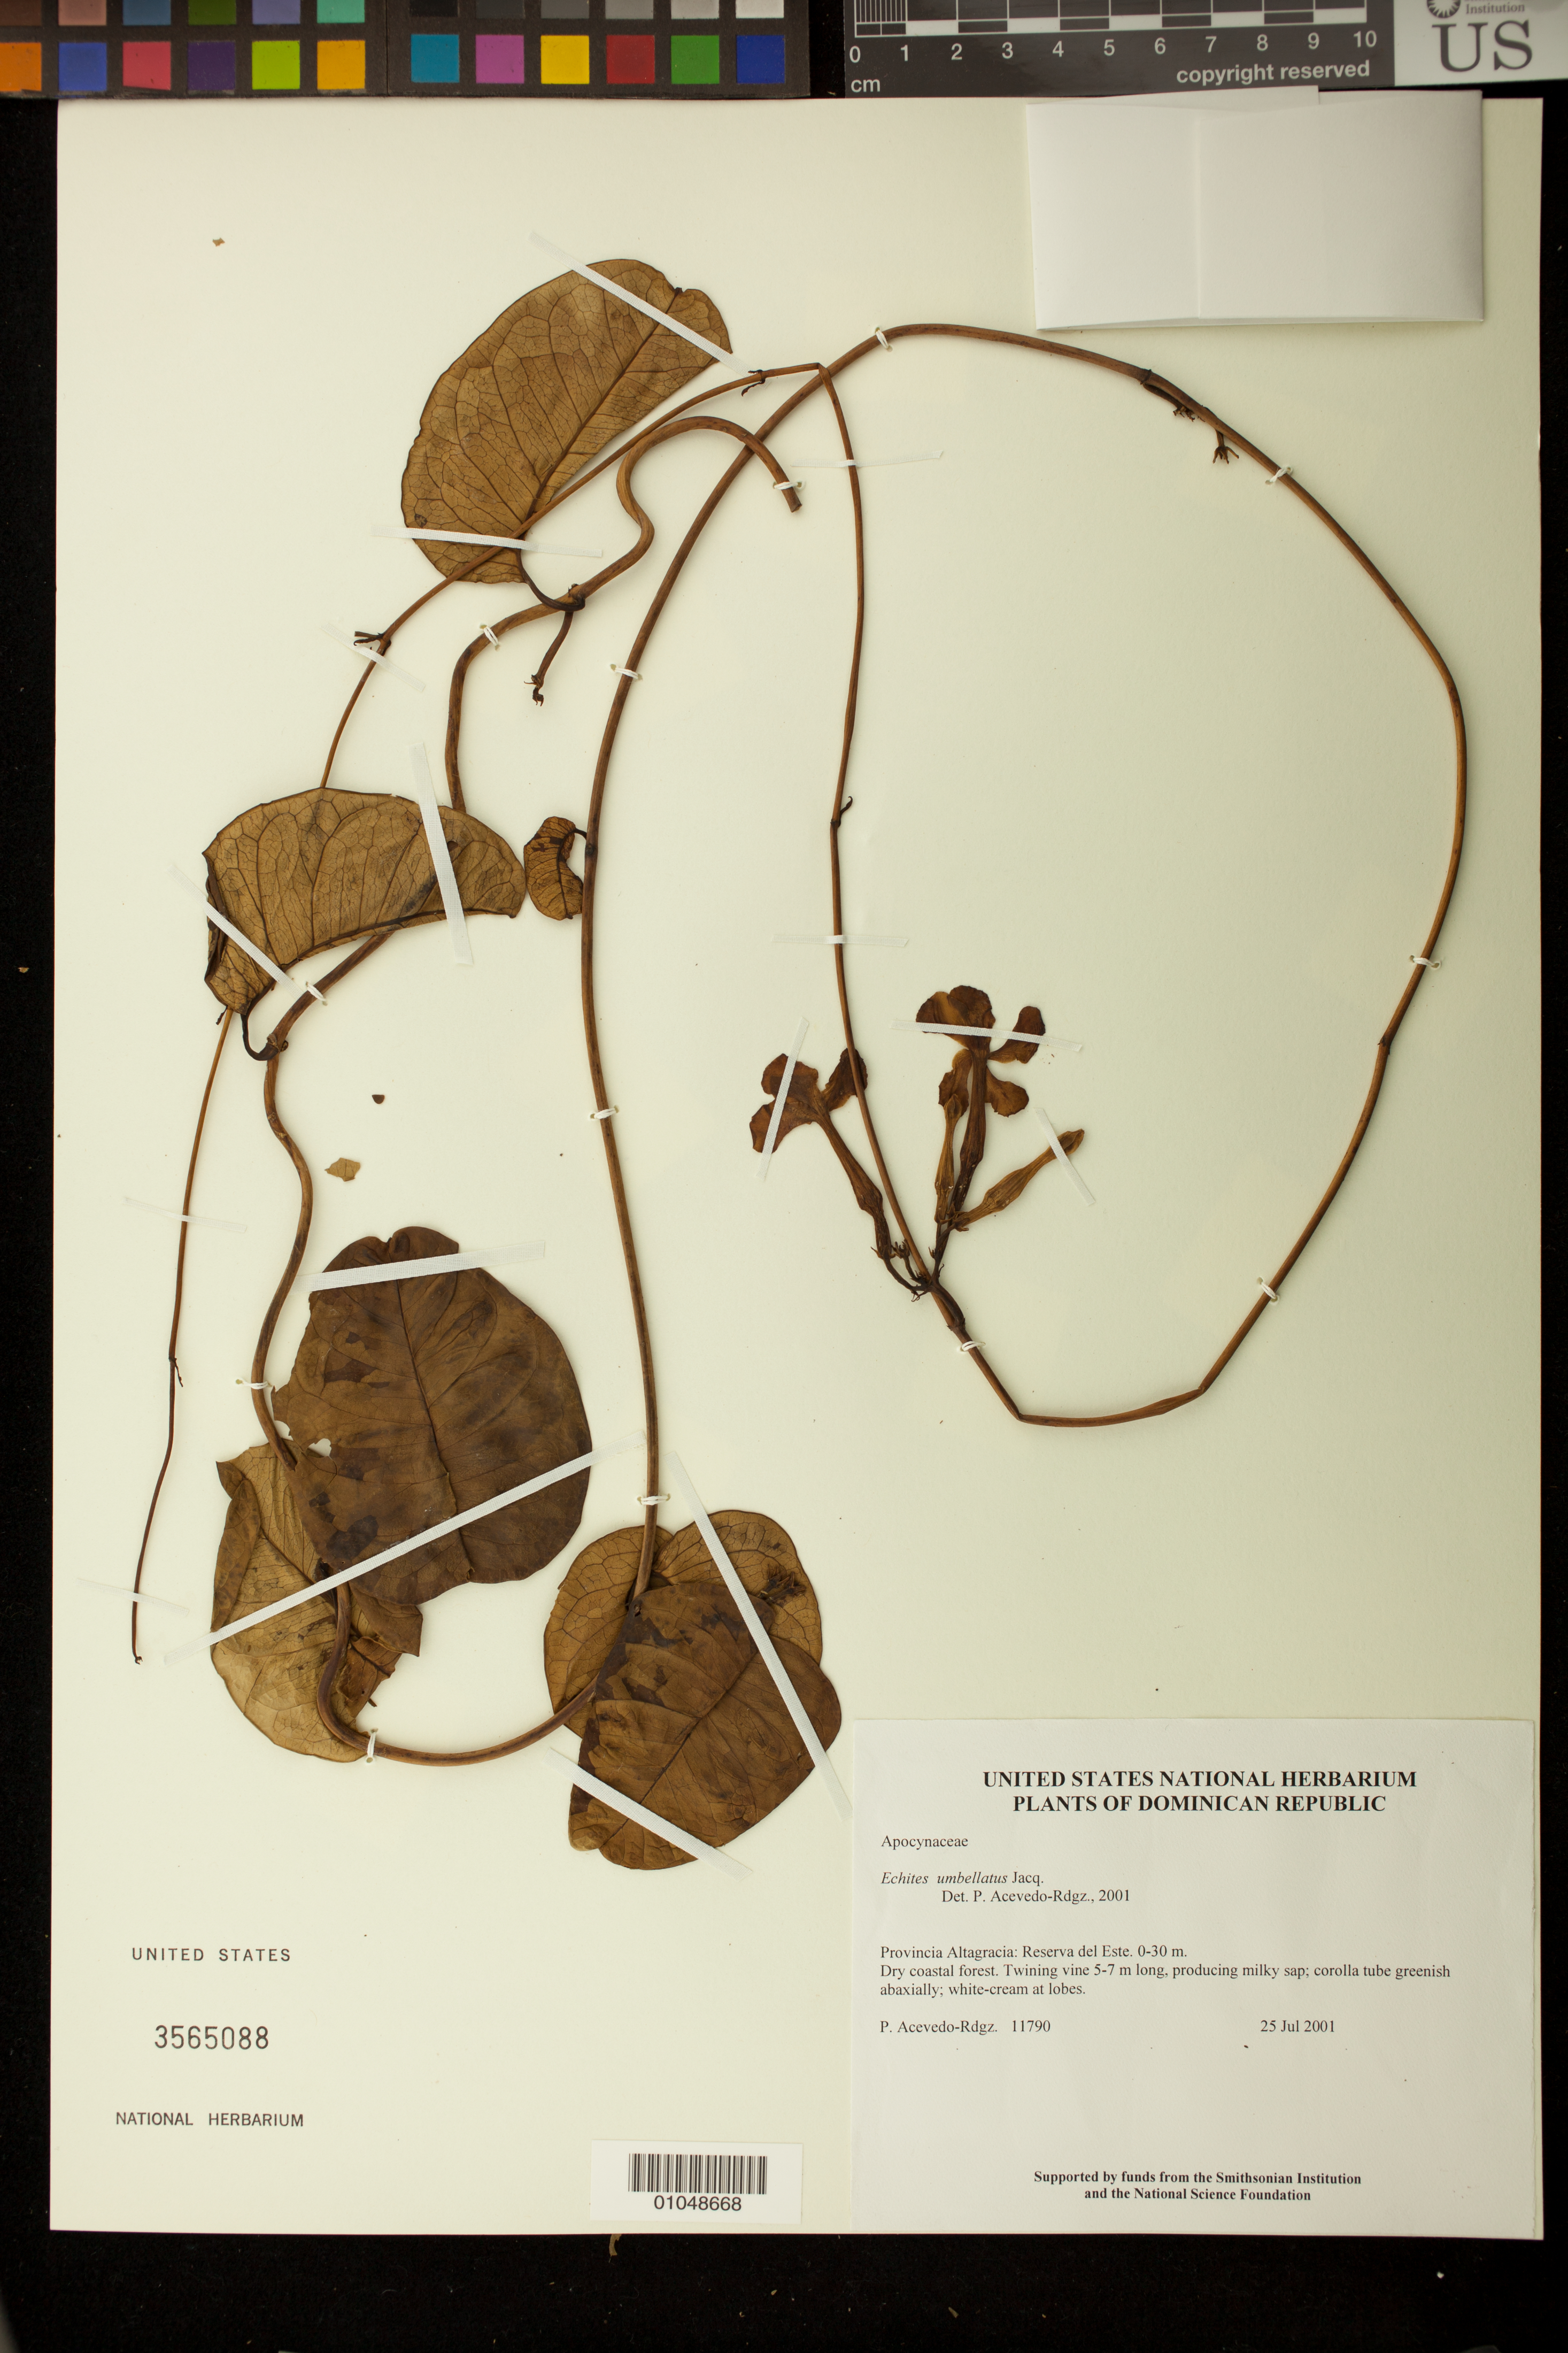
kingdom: Plantae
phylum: Tracheophyta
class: Magnoliopsida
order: Gentianales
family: Apocynaceae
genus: Echites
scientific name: Echites umbellatus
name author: Jacq.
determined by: Acevedo-Rodríguez, P., (BOT), Smithsonian Institution - National Museum of Natural History (UNITED STATES)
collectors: P. Acevedo-Rodr.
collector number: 11790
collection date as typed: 25 Jul 2001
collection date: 2001-07-25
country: Dominican Republic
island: Hispaniola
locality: Provincia Altagracia: Reserva del Este.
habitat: Dry coastal forest.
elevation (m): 0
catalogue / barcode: US 3565088